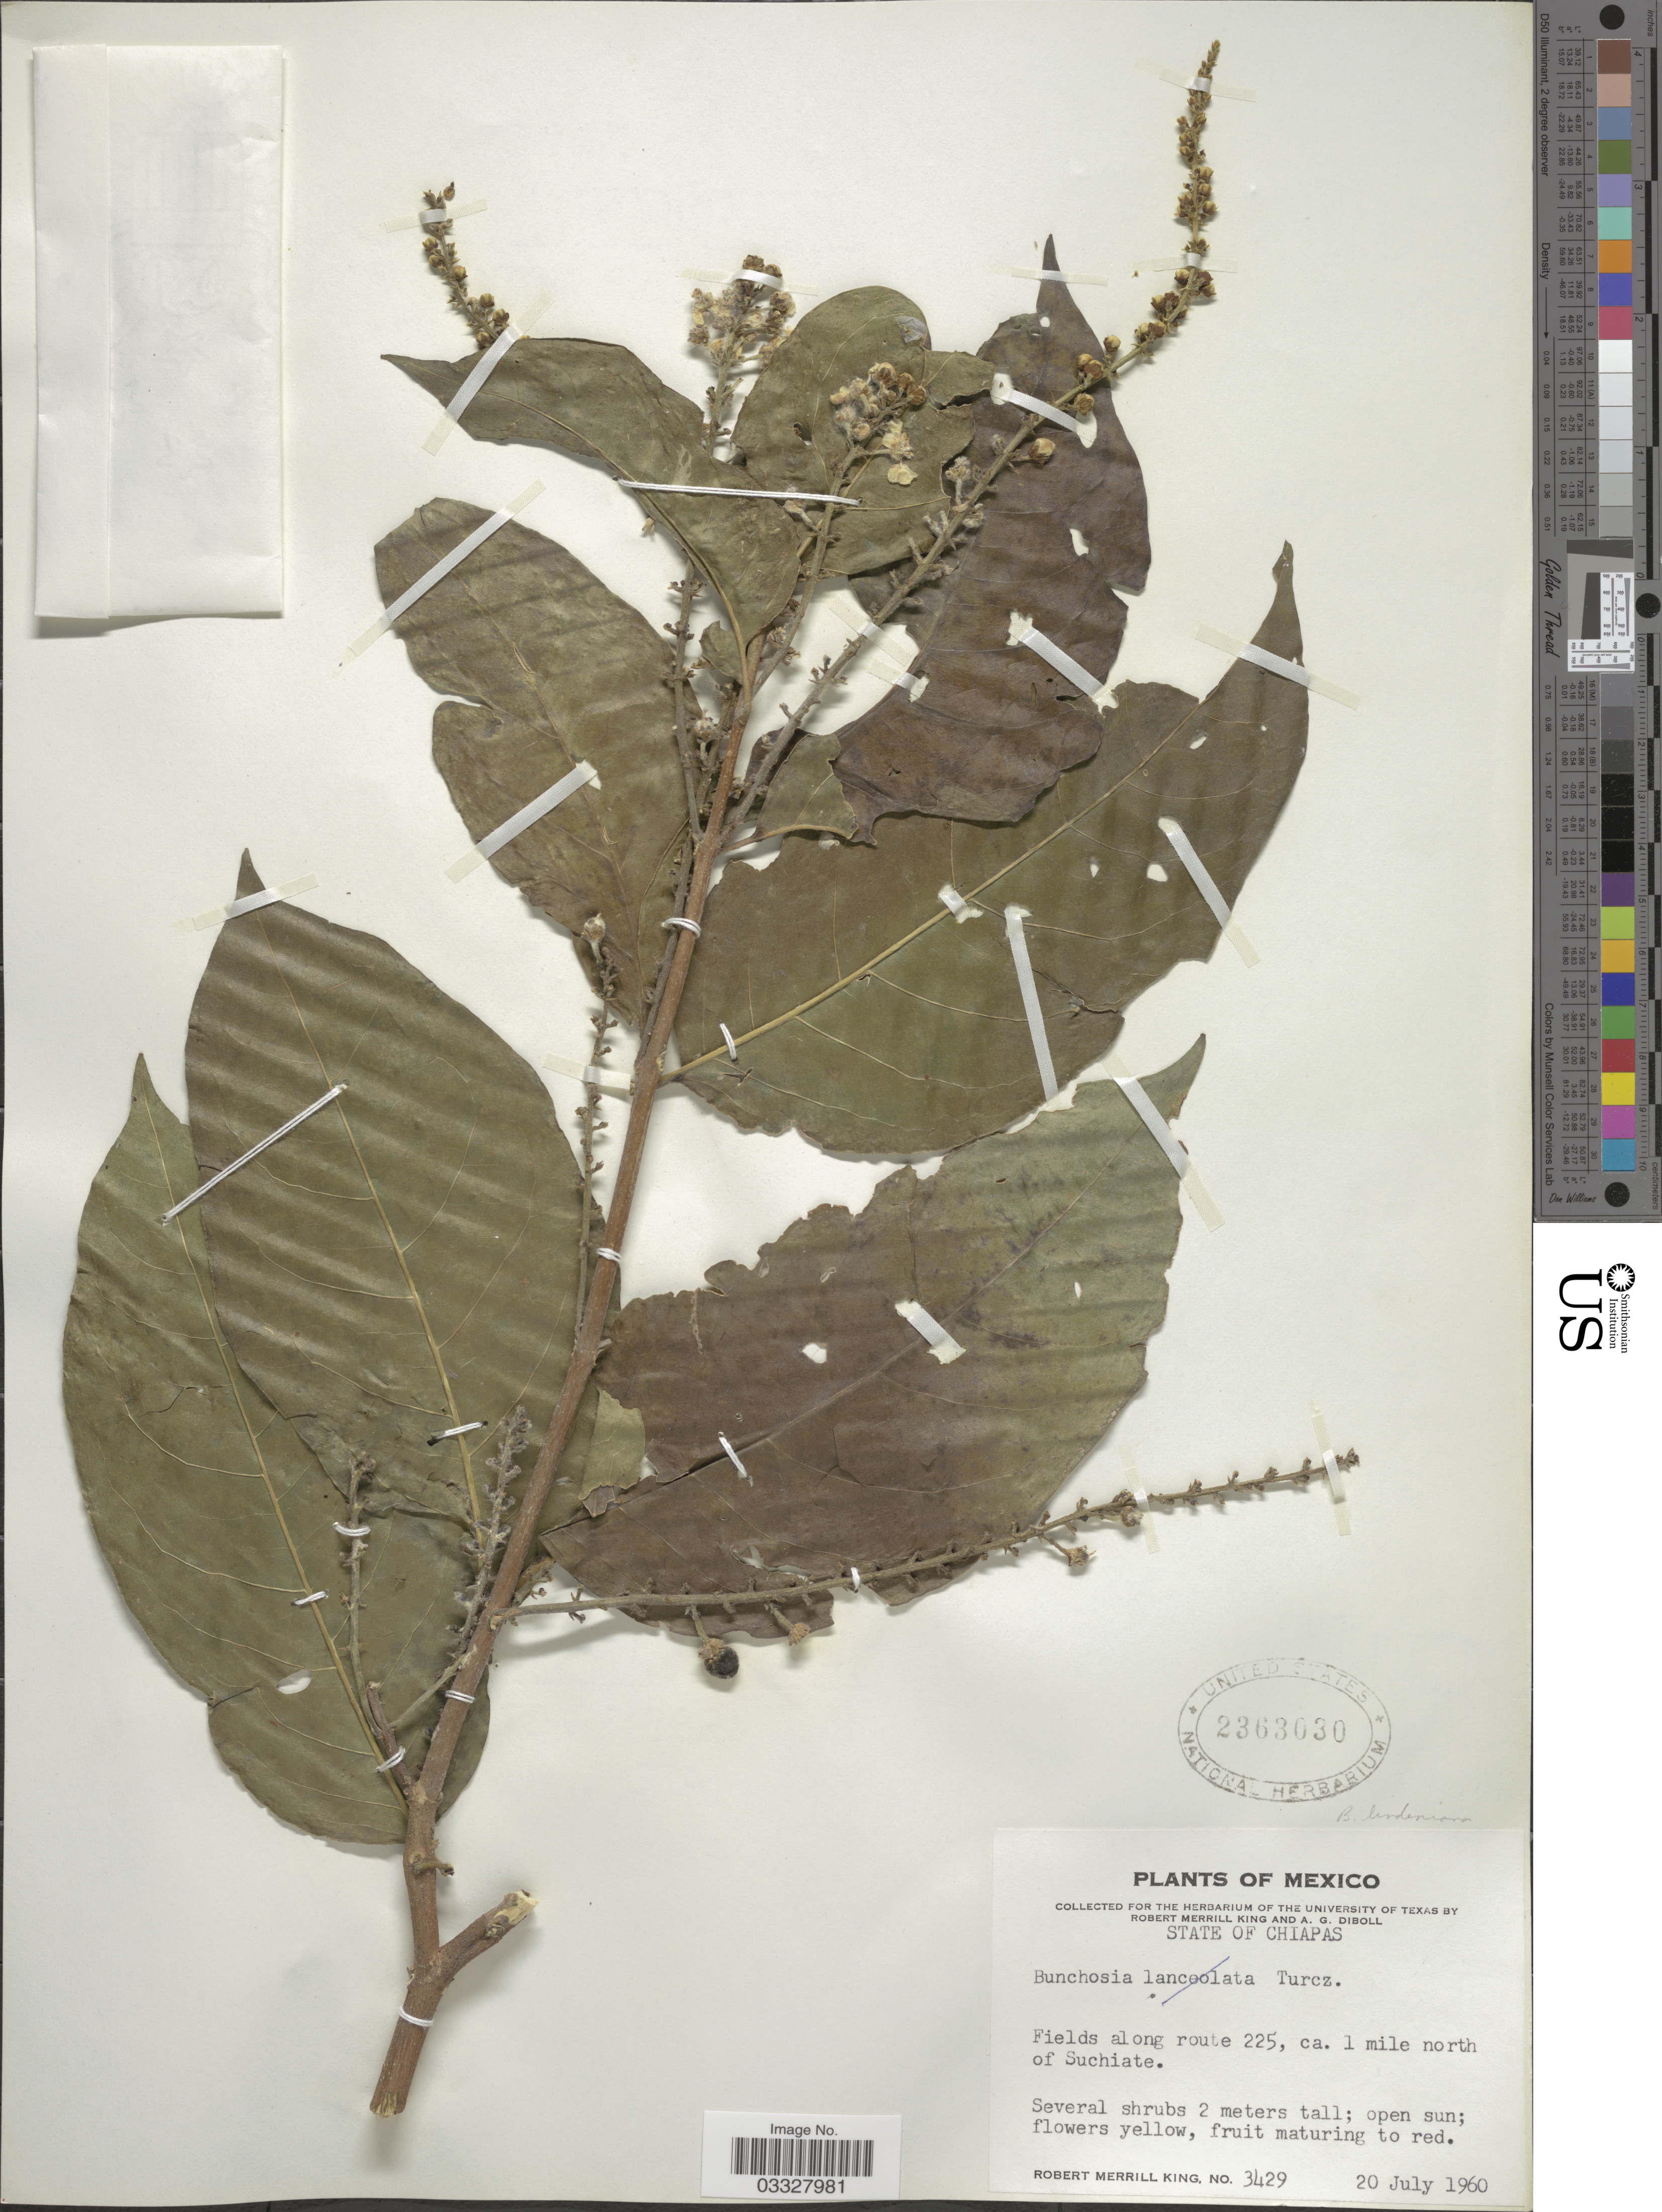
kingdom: Plantae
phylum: Tracheophyta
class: Magnoliopsida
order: Malpighiales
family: Malpighiaceae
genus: Bunchosia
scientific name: Bunchosia lindeniana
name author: A. Juss.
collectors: R. M. King & A. Diboll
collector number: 3429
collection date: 1960-07-20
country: Mexico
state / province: Chiapas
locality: Fields along route 225, ca. 1 mile north of Suchiate.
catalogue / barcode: US 2363030